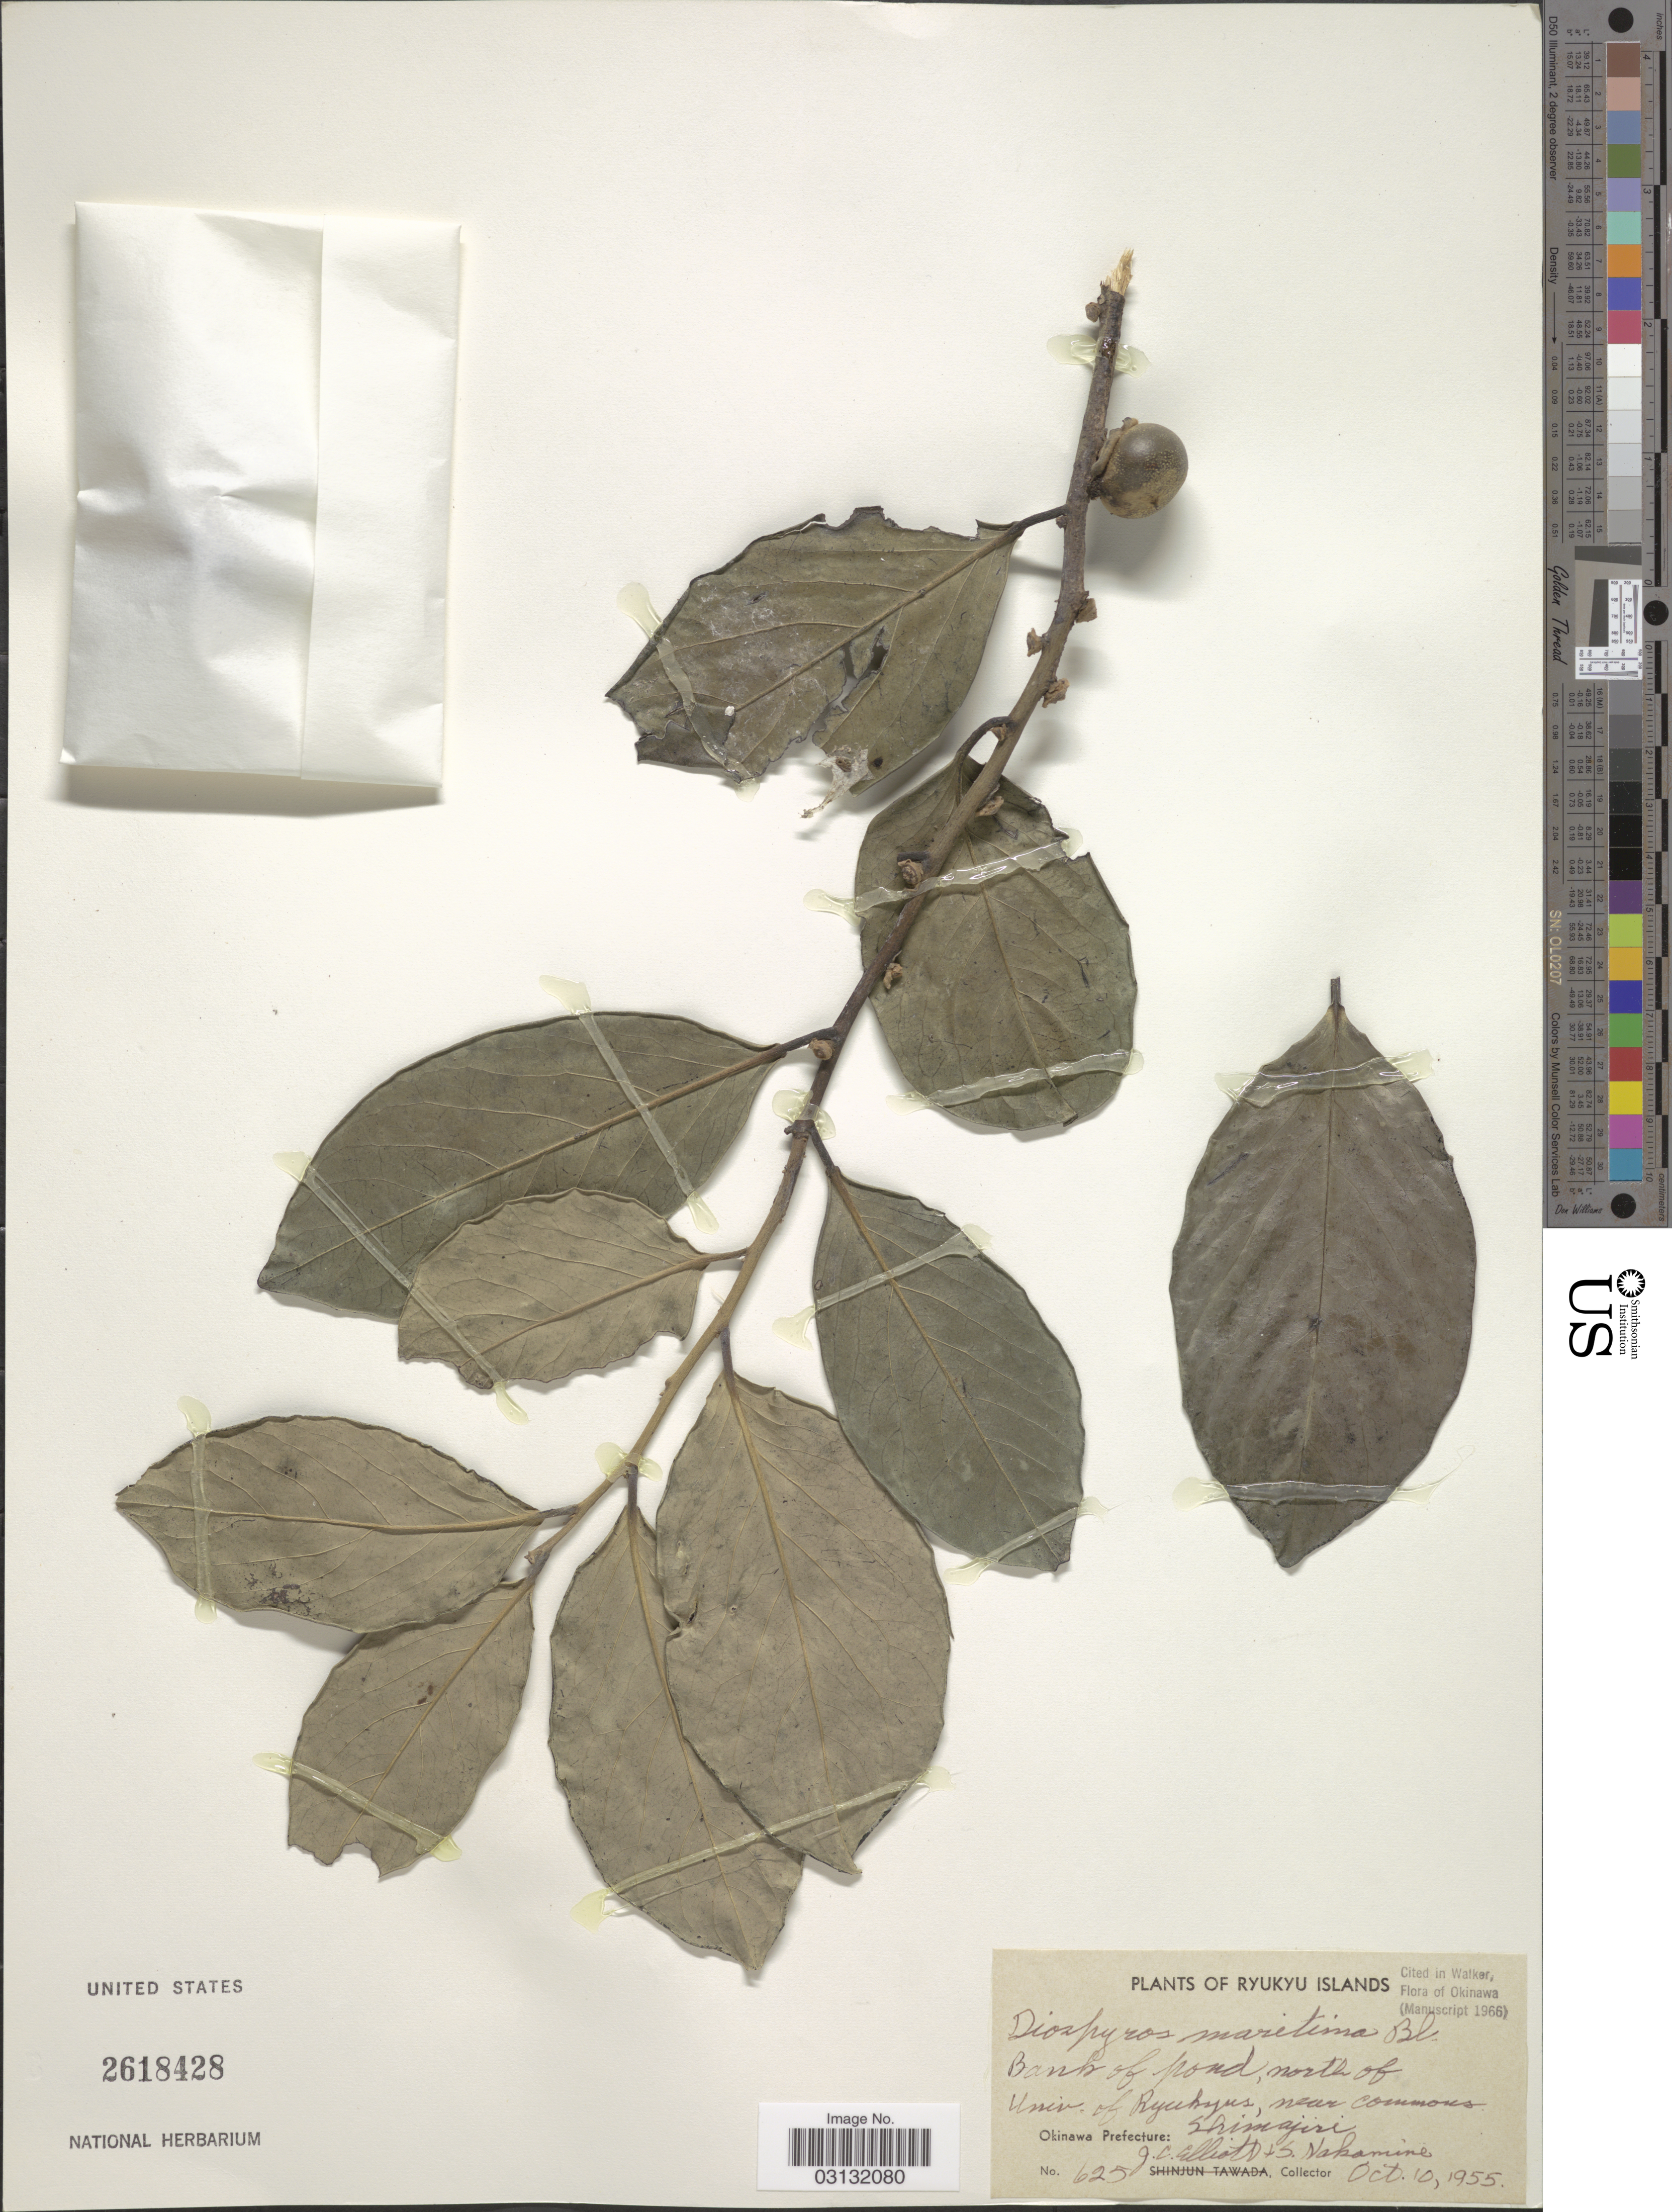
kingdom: Plantae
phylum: Tracheophyta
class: Magnoliopsida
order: Ericales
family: Ebenaceae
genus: Diospyros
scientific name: Diospyros maritima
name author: Blume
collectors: J. C. Elliott & S. Nakamine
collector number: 625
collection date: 1955-10-10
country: Japan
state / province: Okinawa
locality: Ryukyu Islands, Banks of pond, north of Univ. of Ryukyus, near commons, Okinawa Prefecture: Shimajiri.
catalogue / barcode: US 2618428